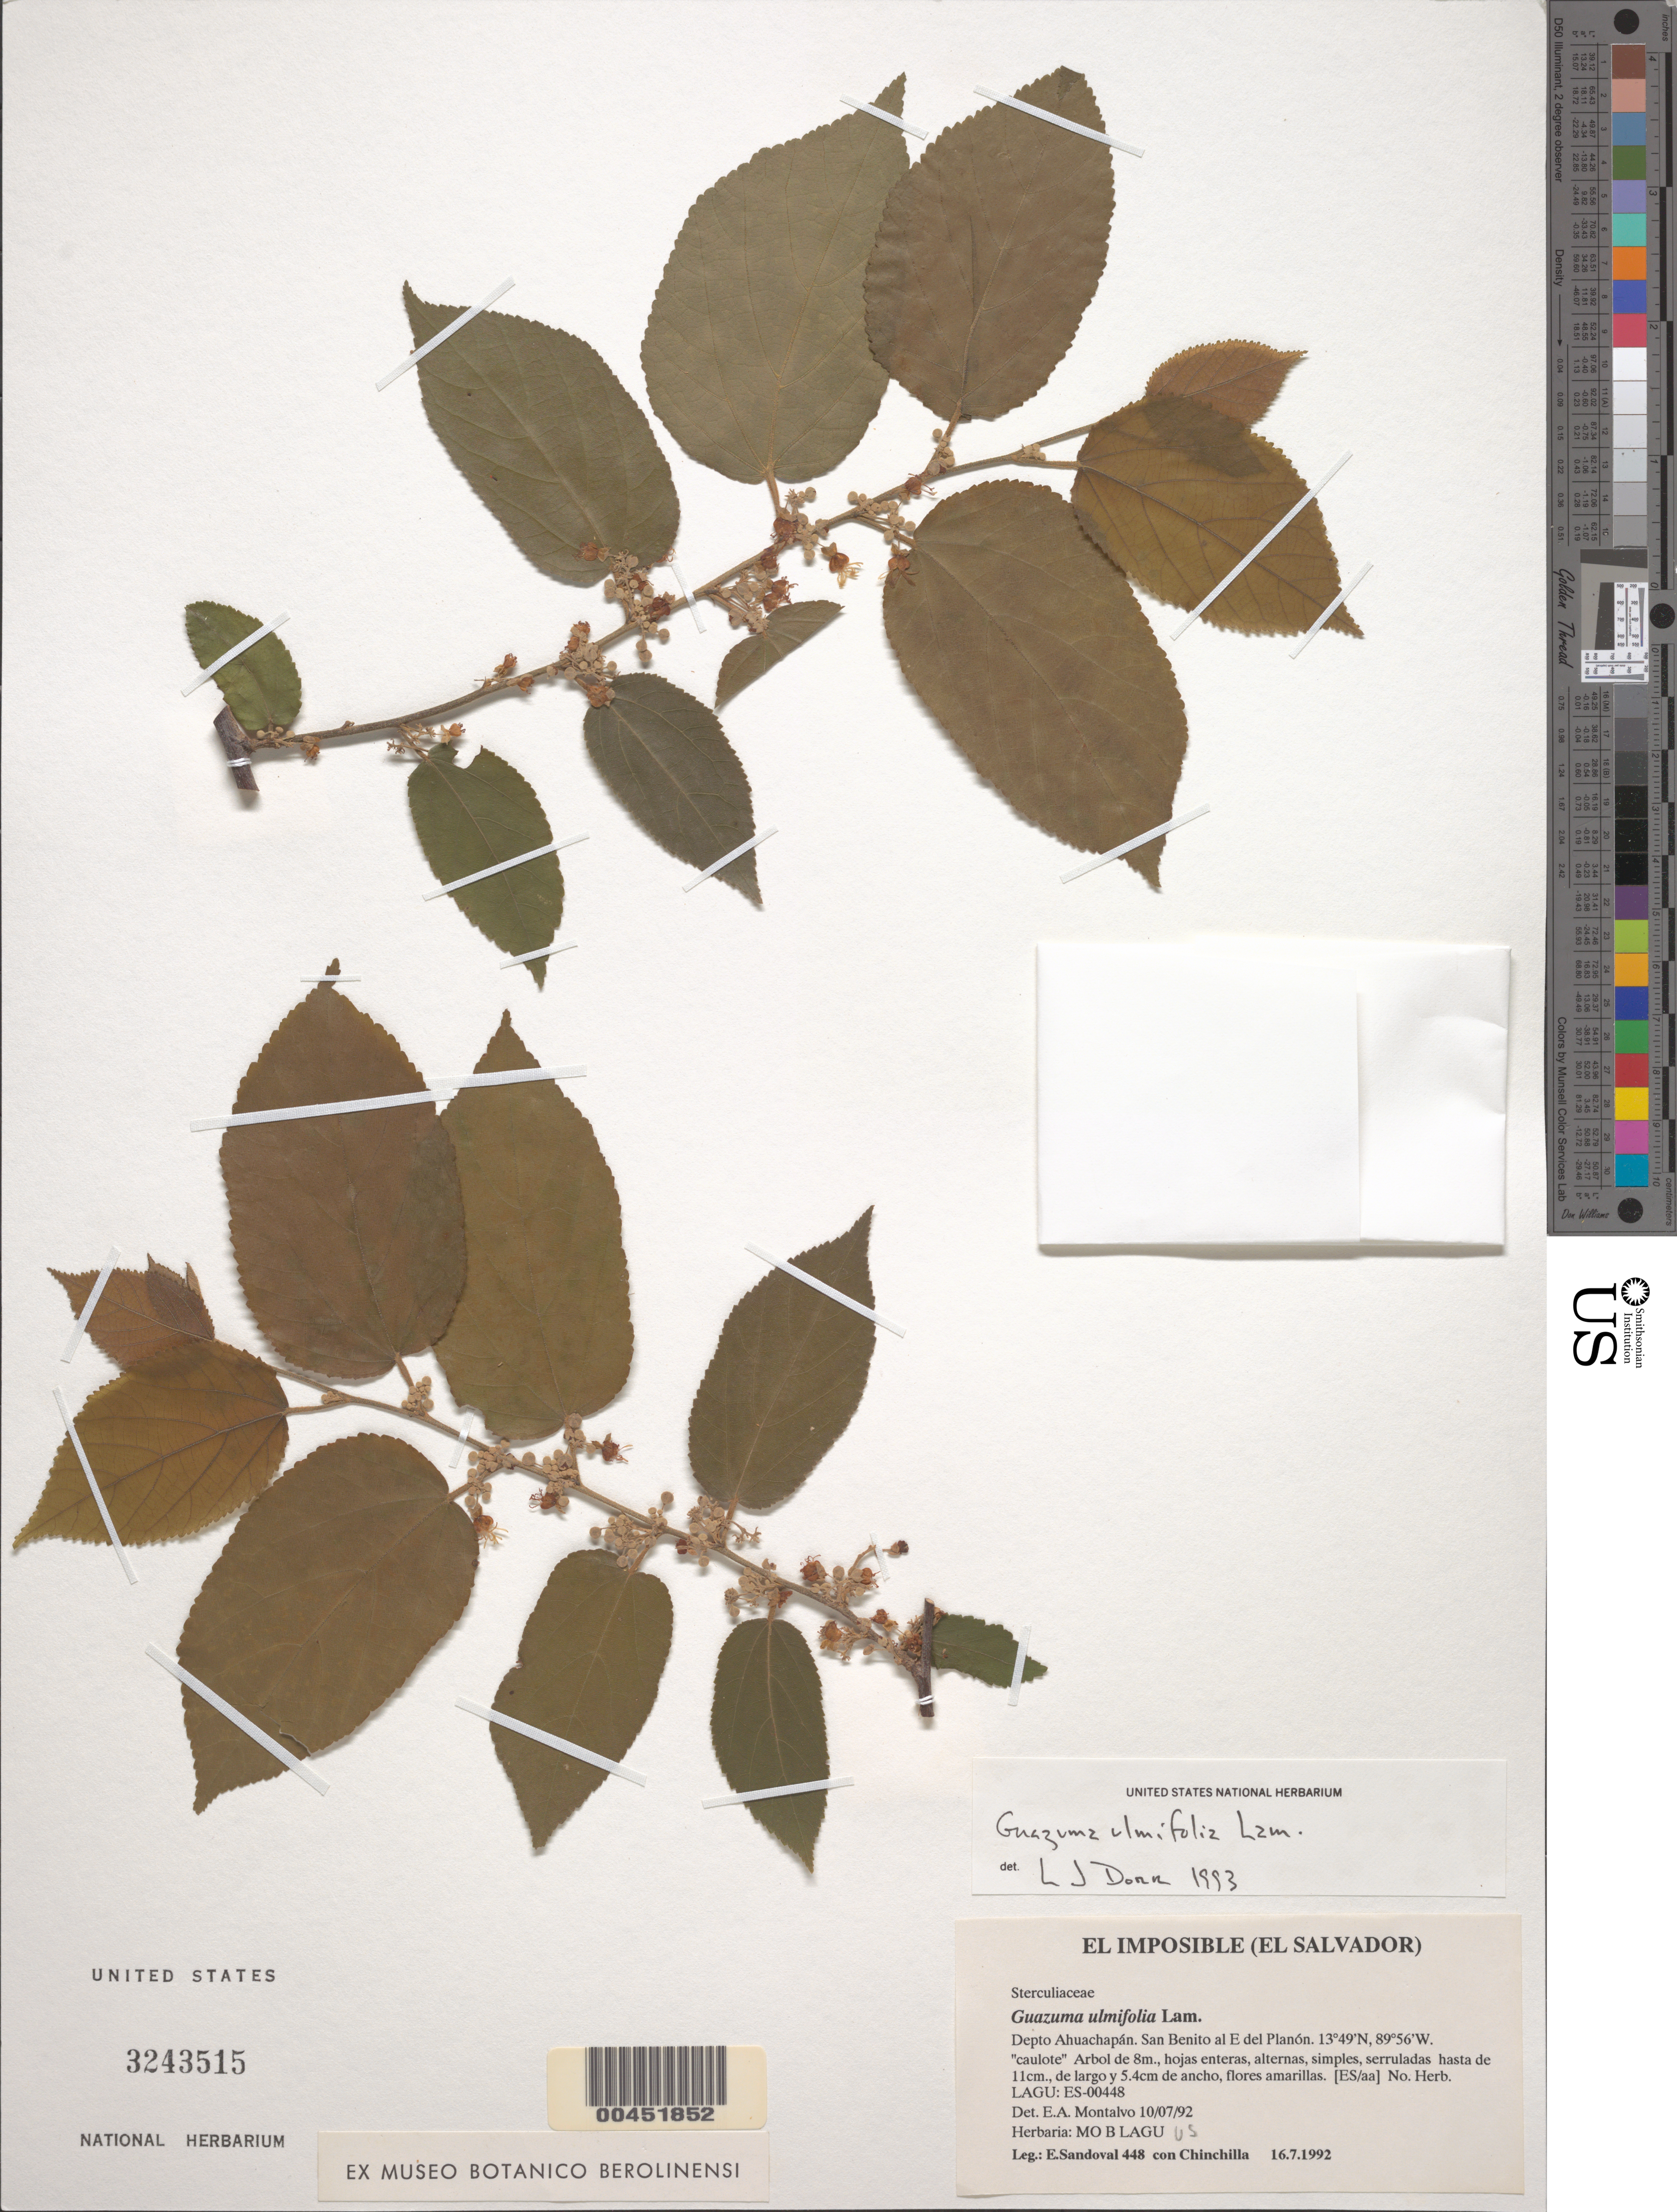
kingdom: Plantae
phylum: Tracheophyta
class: Magnoliopsida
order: Malvales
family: Malvaceae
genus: Guazuma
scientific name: Guazuma ulmifolia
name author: Lam.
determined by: Dorr, L. J., (BOT), Smithsonian Institution - National Museum of Natural History (UNITED STATES)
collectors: E. Sandoval & F. Chinchilla P.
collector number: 448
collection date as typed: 16 Jul 1992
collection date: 1992-07-16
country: El Salvador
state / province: Ahuachapán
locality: San Benito al E del Planón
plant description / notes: Common name: Caulote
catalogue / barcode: US 3243515